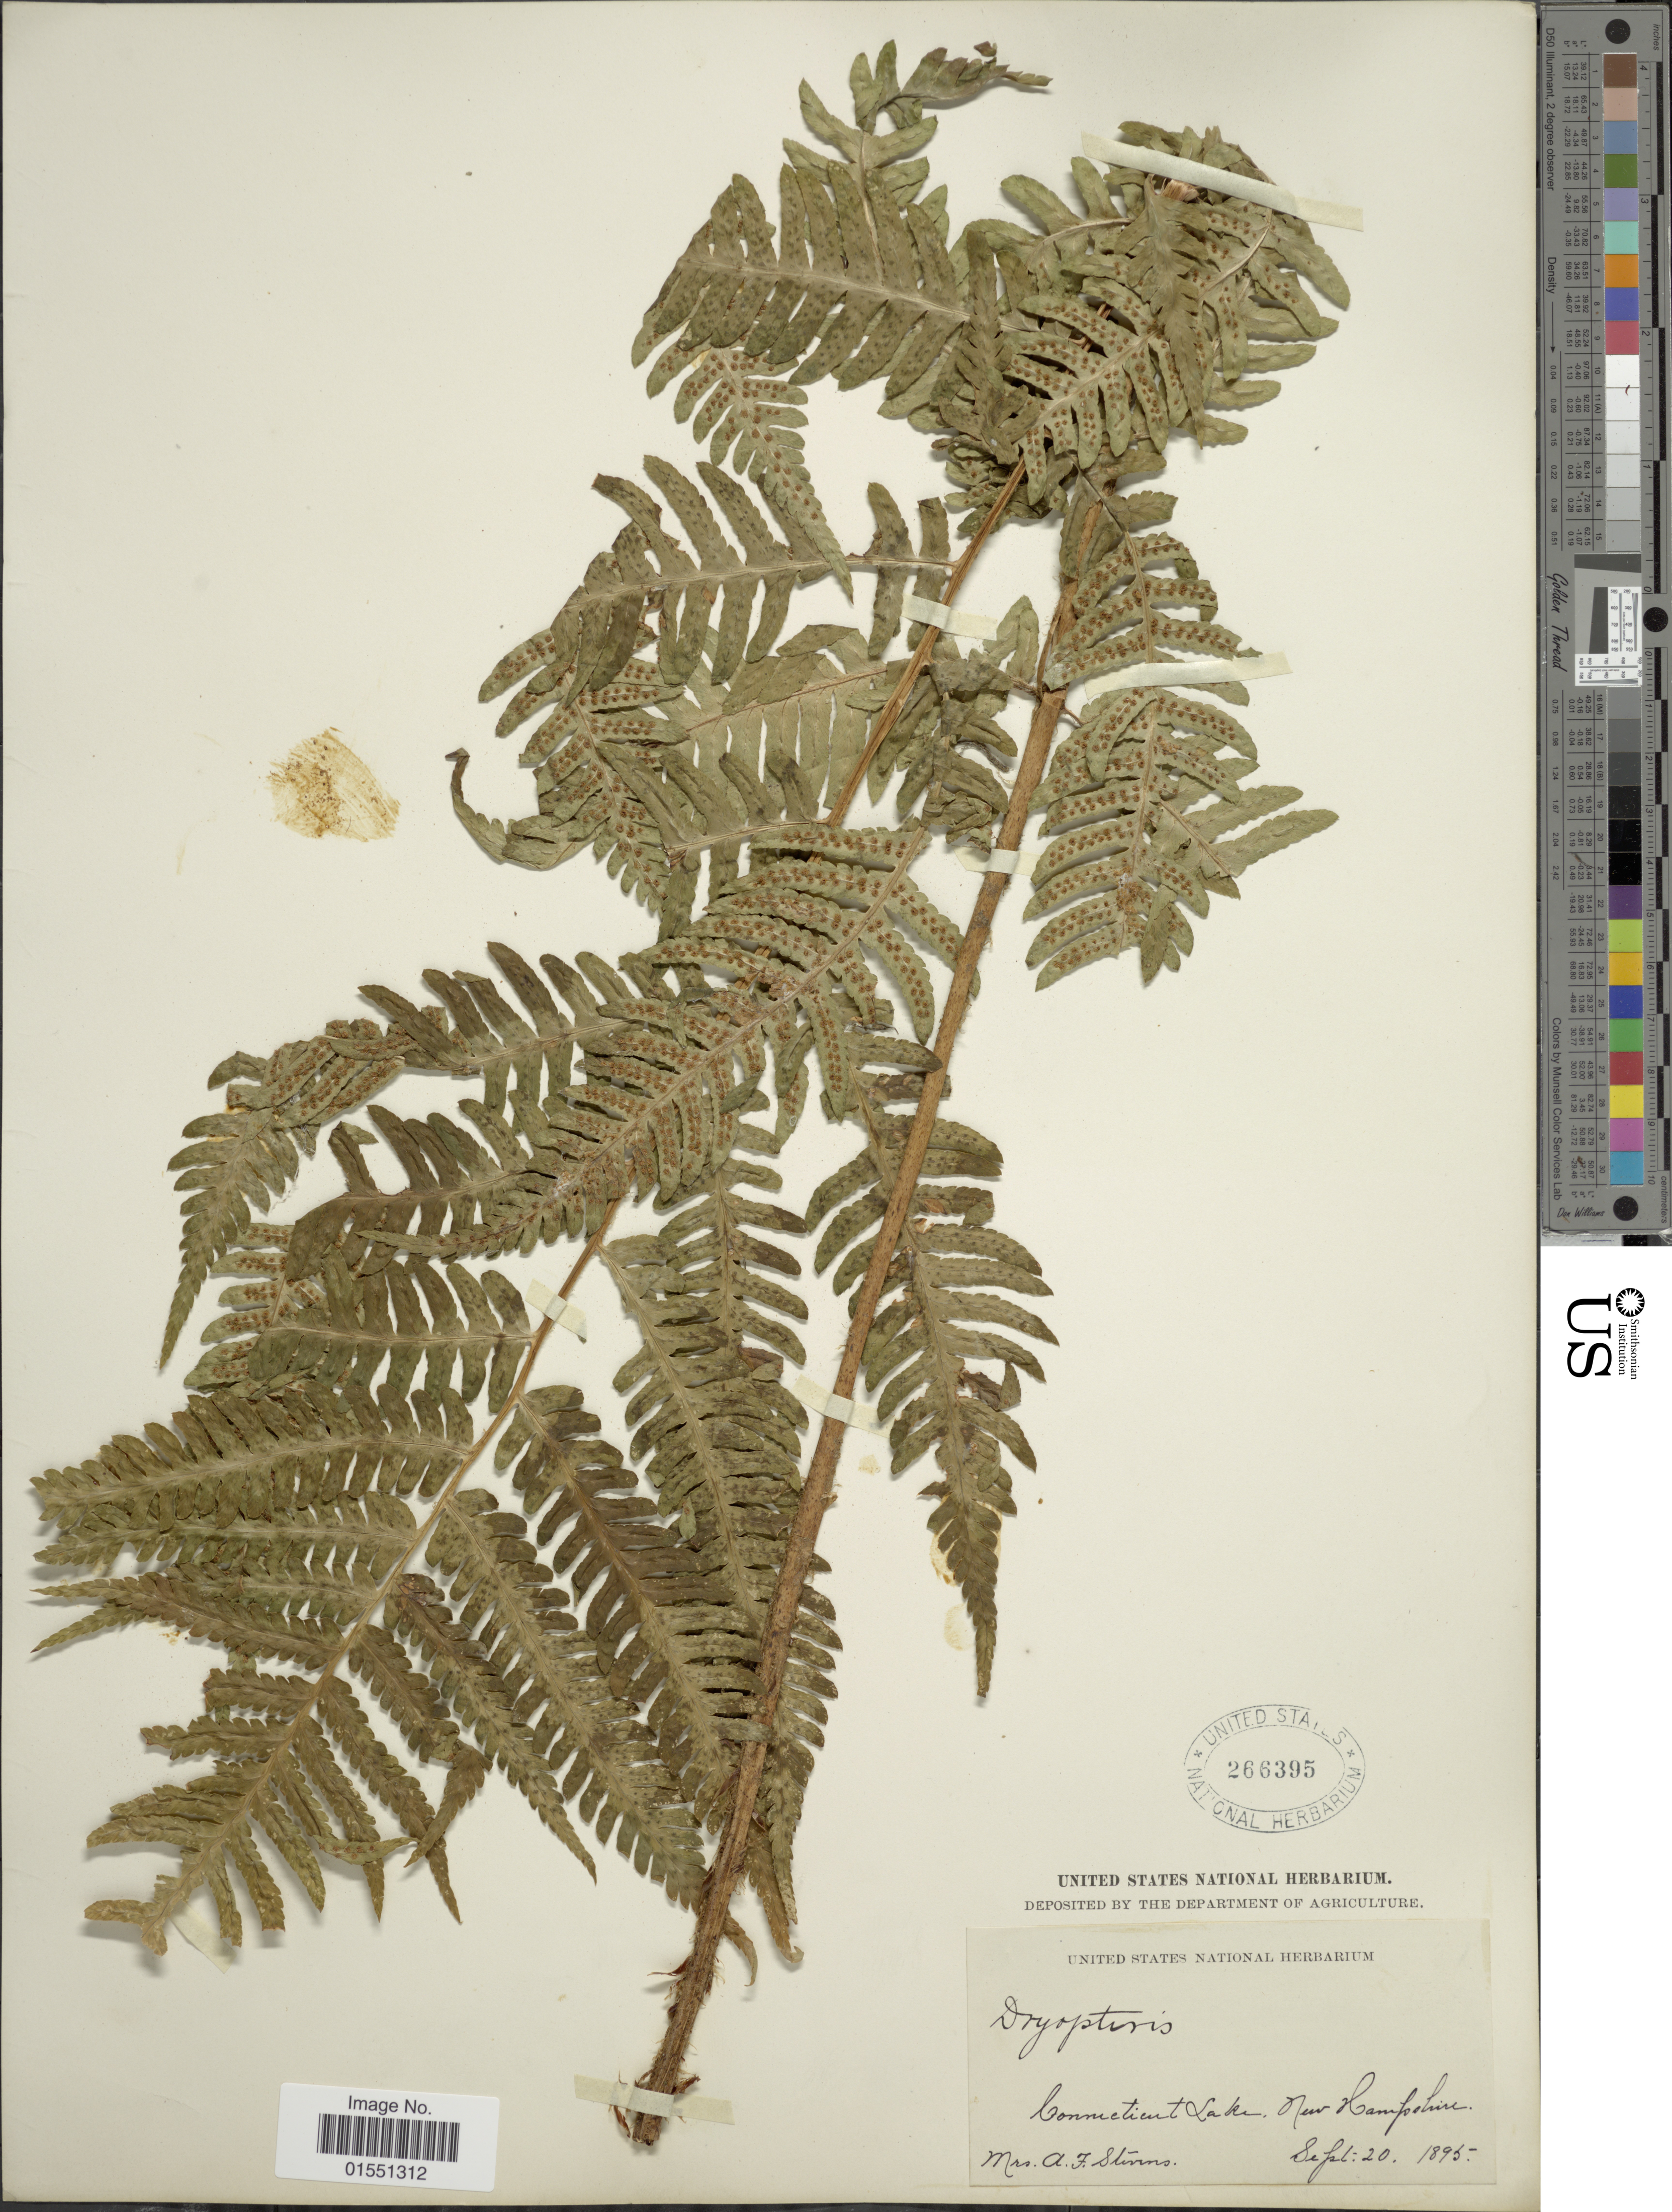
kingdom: Plantae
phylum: Tracheophyta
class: Polypodiopsida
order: Polypodiales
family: Dryopteridaceae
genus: Dryopteris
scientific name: Dryopteris goldiana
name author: (Hook. ex Goldie) A. Gray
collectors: A. Stevens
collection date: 1895-09-20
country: United States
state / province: New Hampshire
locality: Connecticut Lake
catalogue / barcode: US 266395